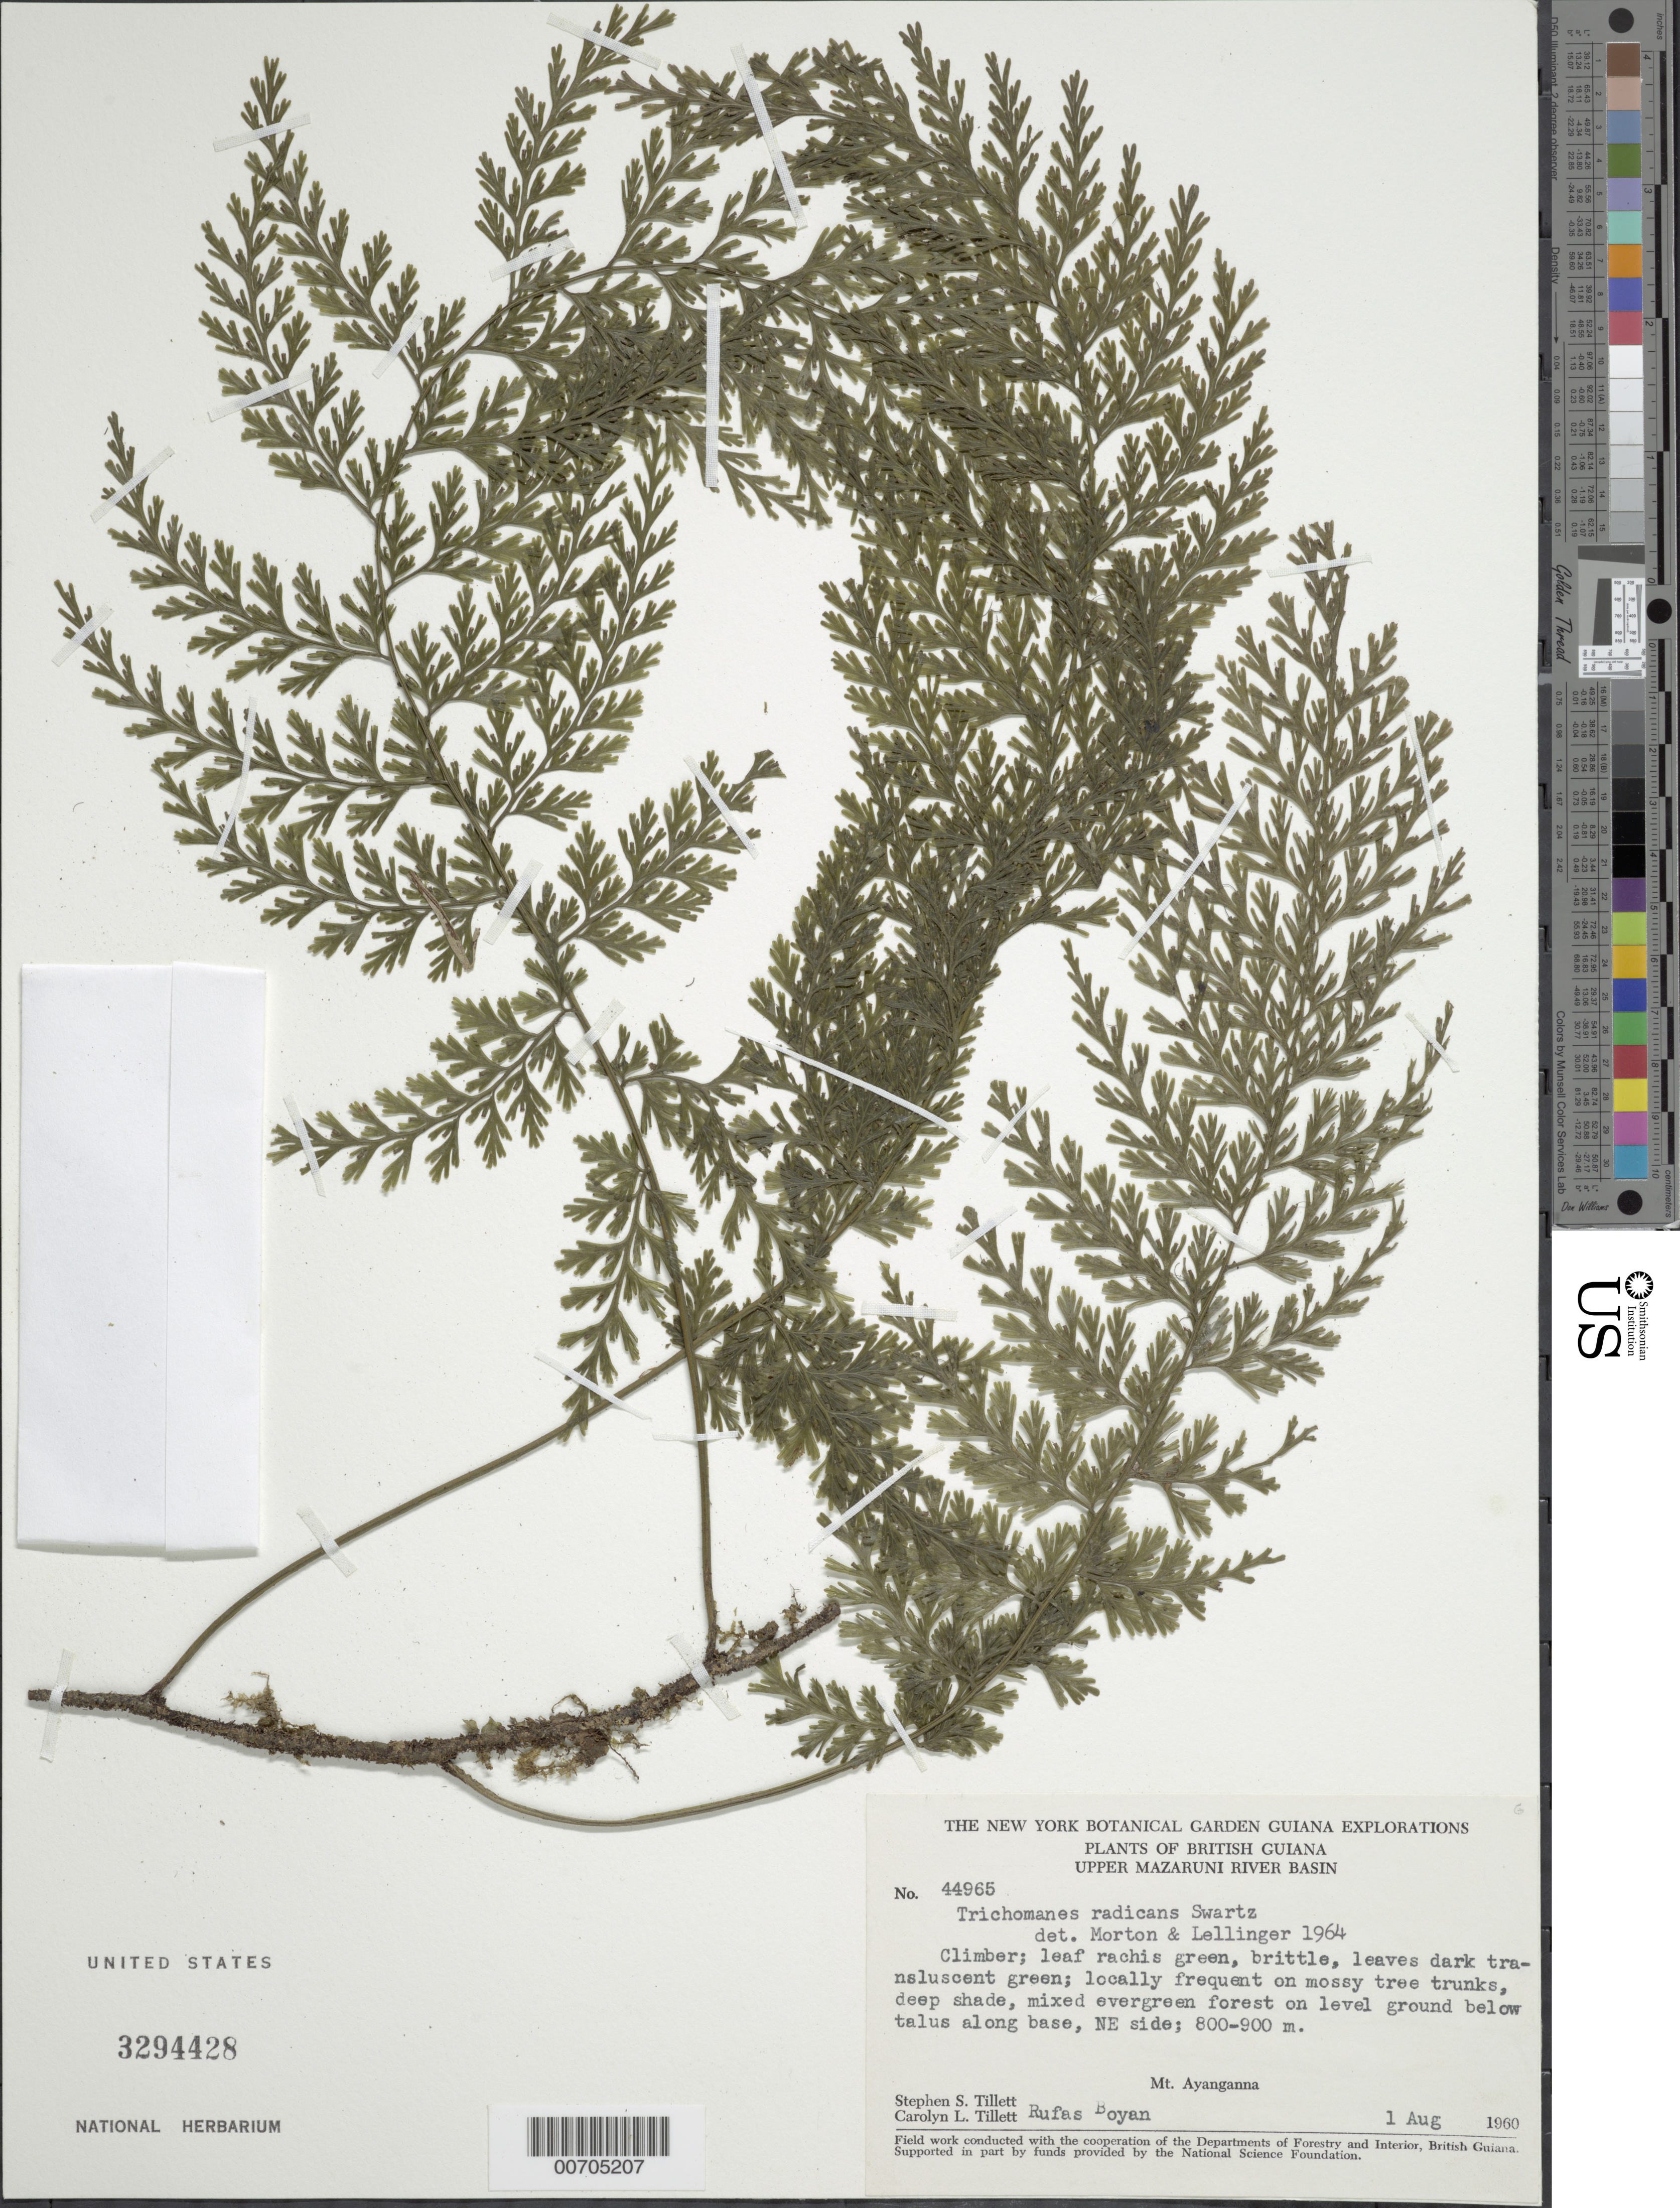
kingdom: Plantae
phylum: Tracheophyta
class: Polypodiopsida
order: Hymenophyllales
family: Hymenophyllaceae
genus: Vandenboschia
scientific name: Vandenboschia radicans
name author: (Sw.) Copel.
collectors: S. S. Tillett, C. L. Tillett & R. Boyan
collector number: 44965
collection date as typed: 1-Aug-60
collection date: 1960-08-01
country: Guyana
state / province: Cuyuni-Mazaruni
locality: Mt. Ayanganna, NE side of, Upper Mazaruni R Basin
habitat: Mixed evergreen forest, on mossy tree trunks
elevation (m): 800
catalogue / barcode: US 3294428